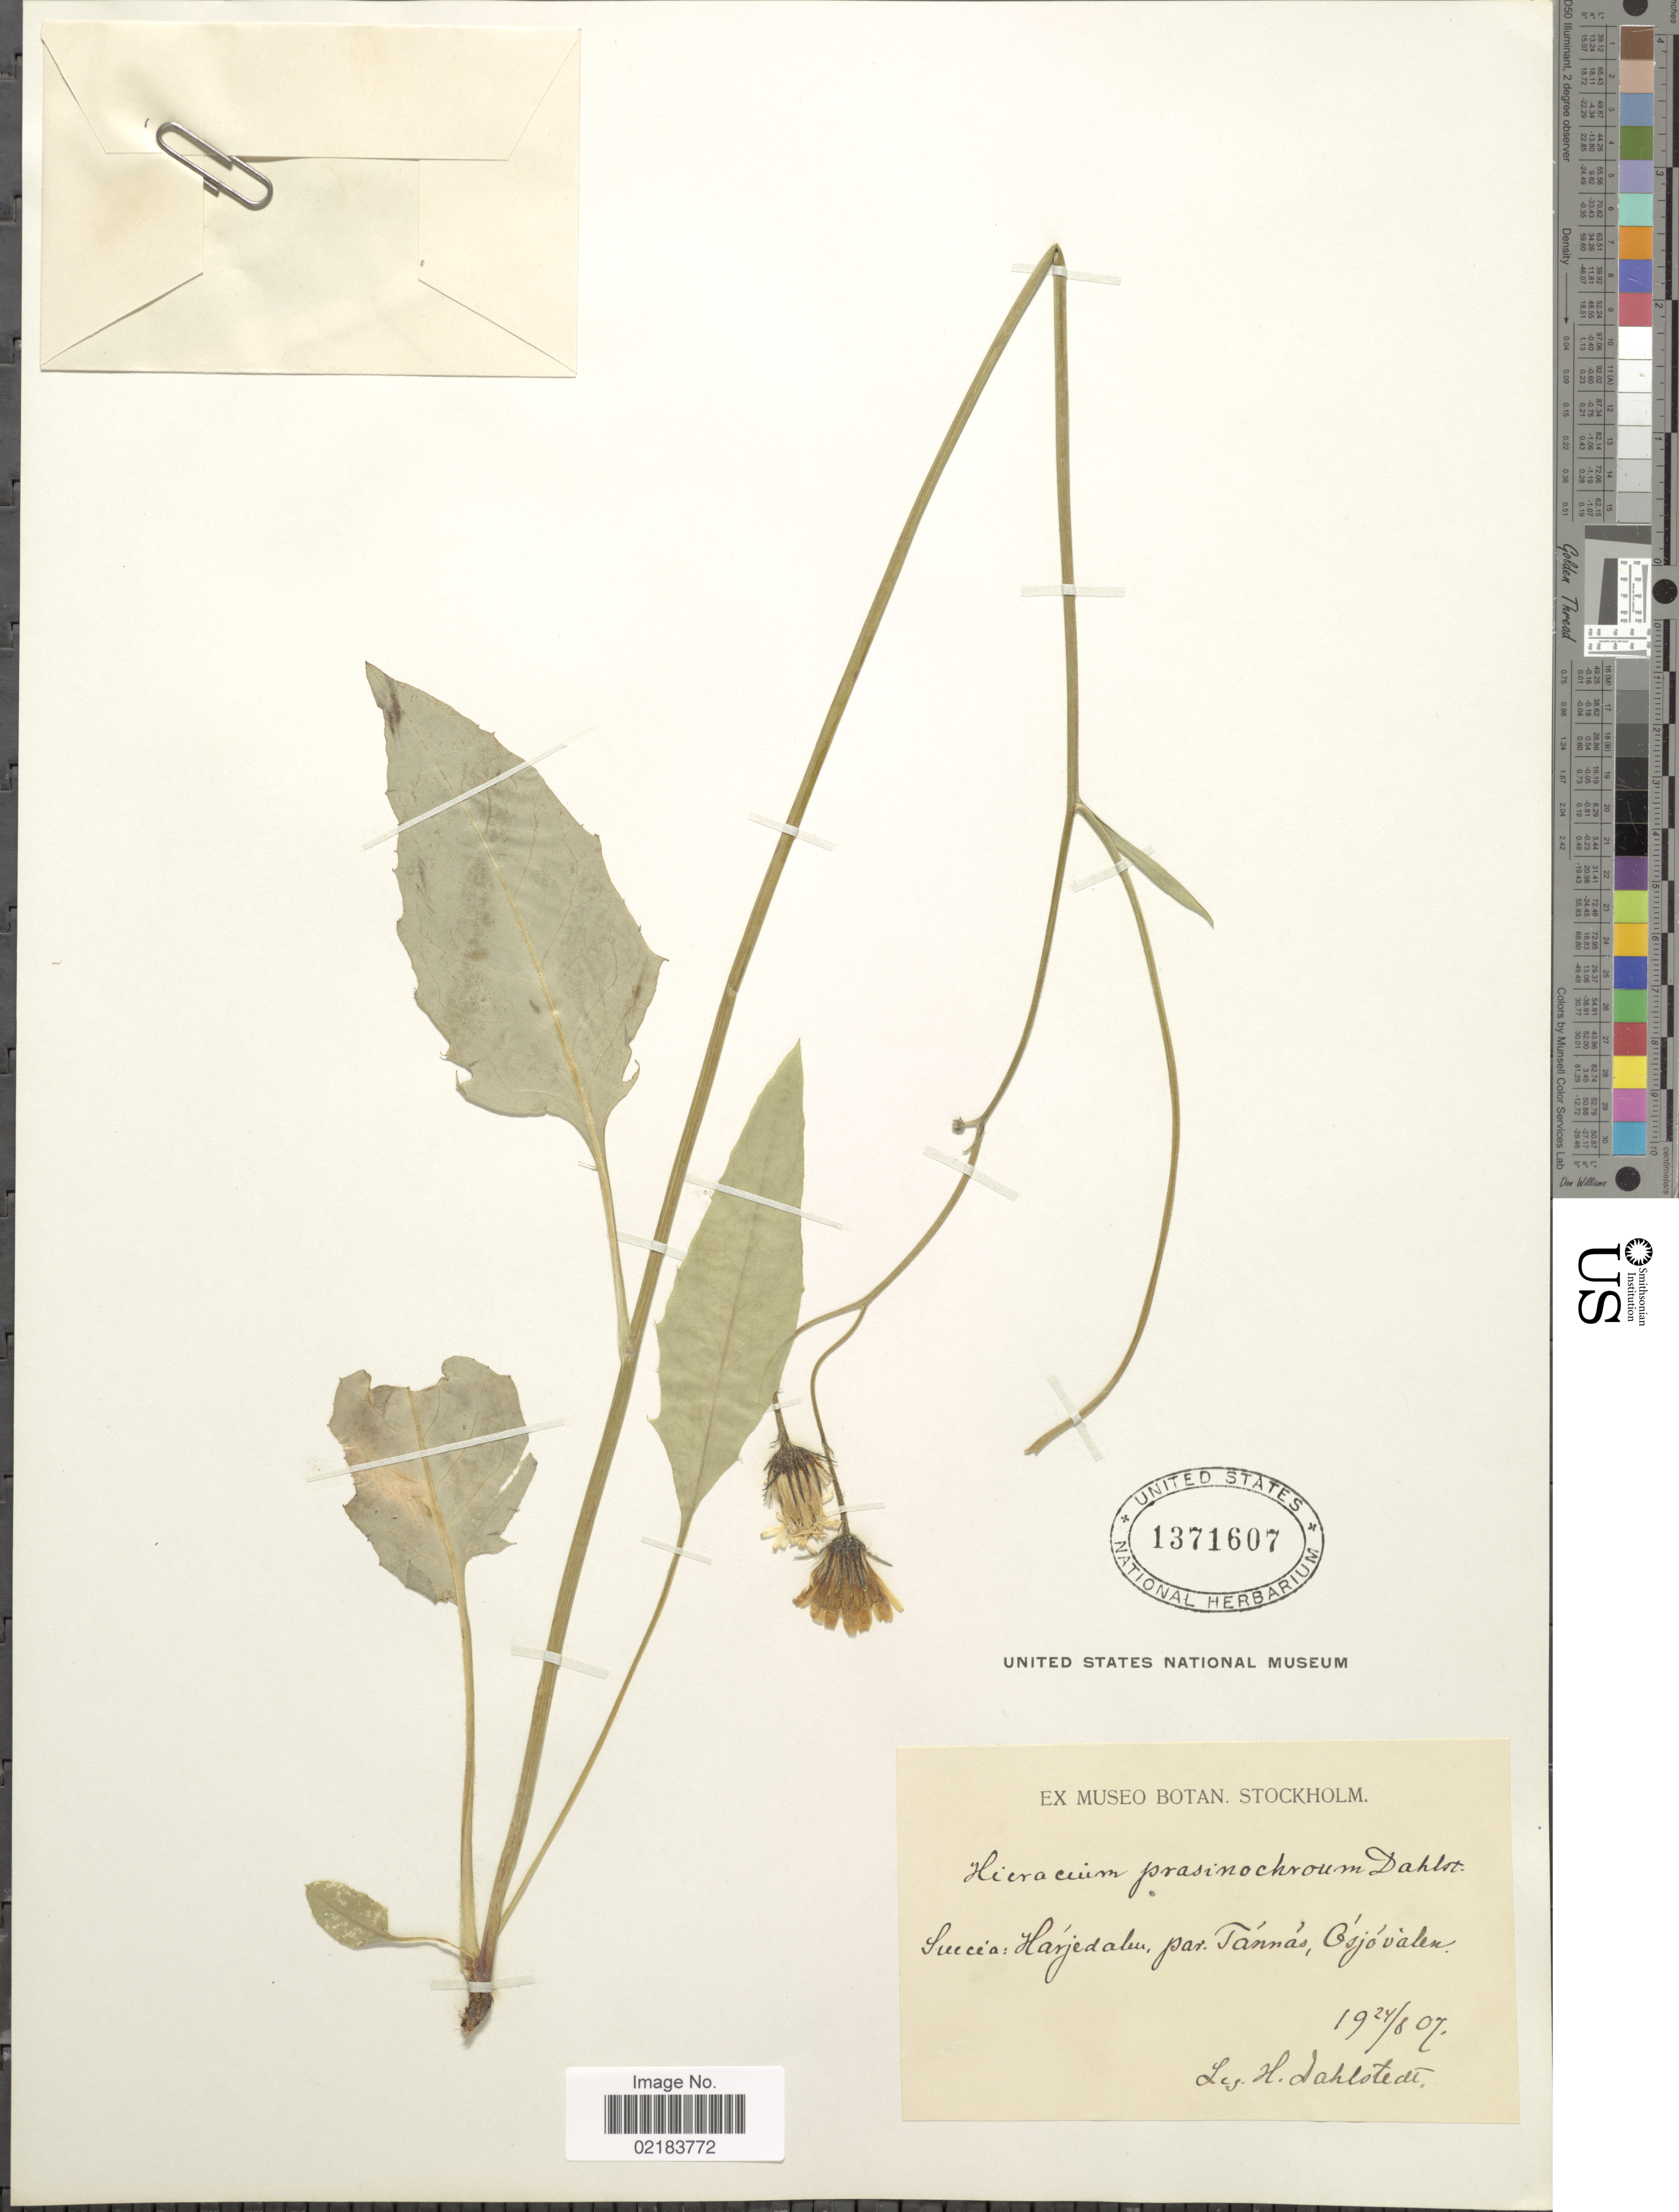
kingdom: Plantae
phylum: Tracheophyta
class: Magnoliopsida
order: Asterales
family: Asteraceae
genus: Hieracium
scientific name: Hieracium prasinochroum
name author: (Dahlst. ex Zahn) Dahlst. ex Johanss.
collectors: H. G. Dahlstedt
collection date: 1907-08-24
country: Sweden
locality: Suecia: Harjédalem, par. Tánnás, Osjóvalen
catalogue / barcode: US 1371607